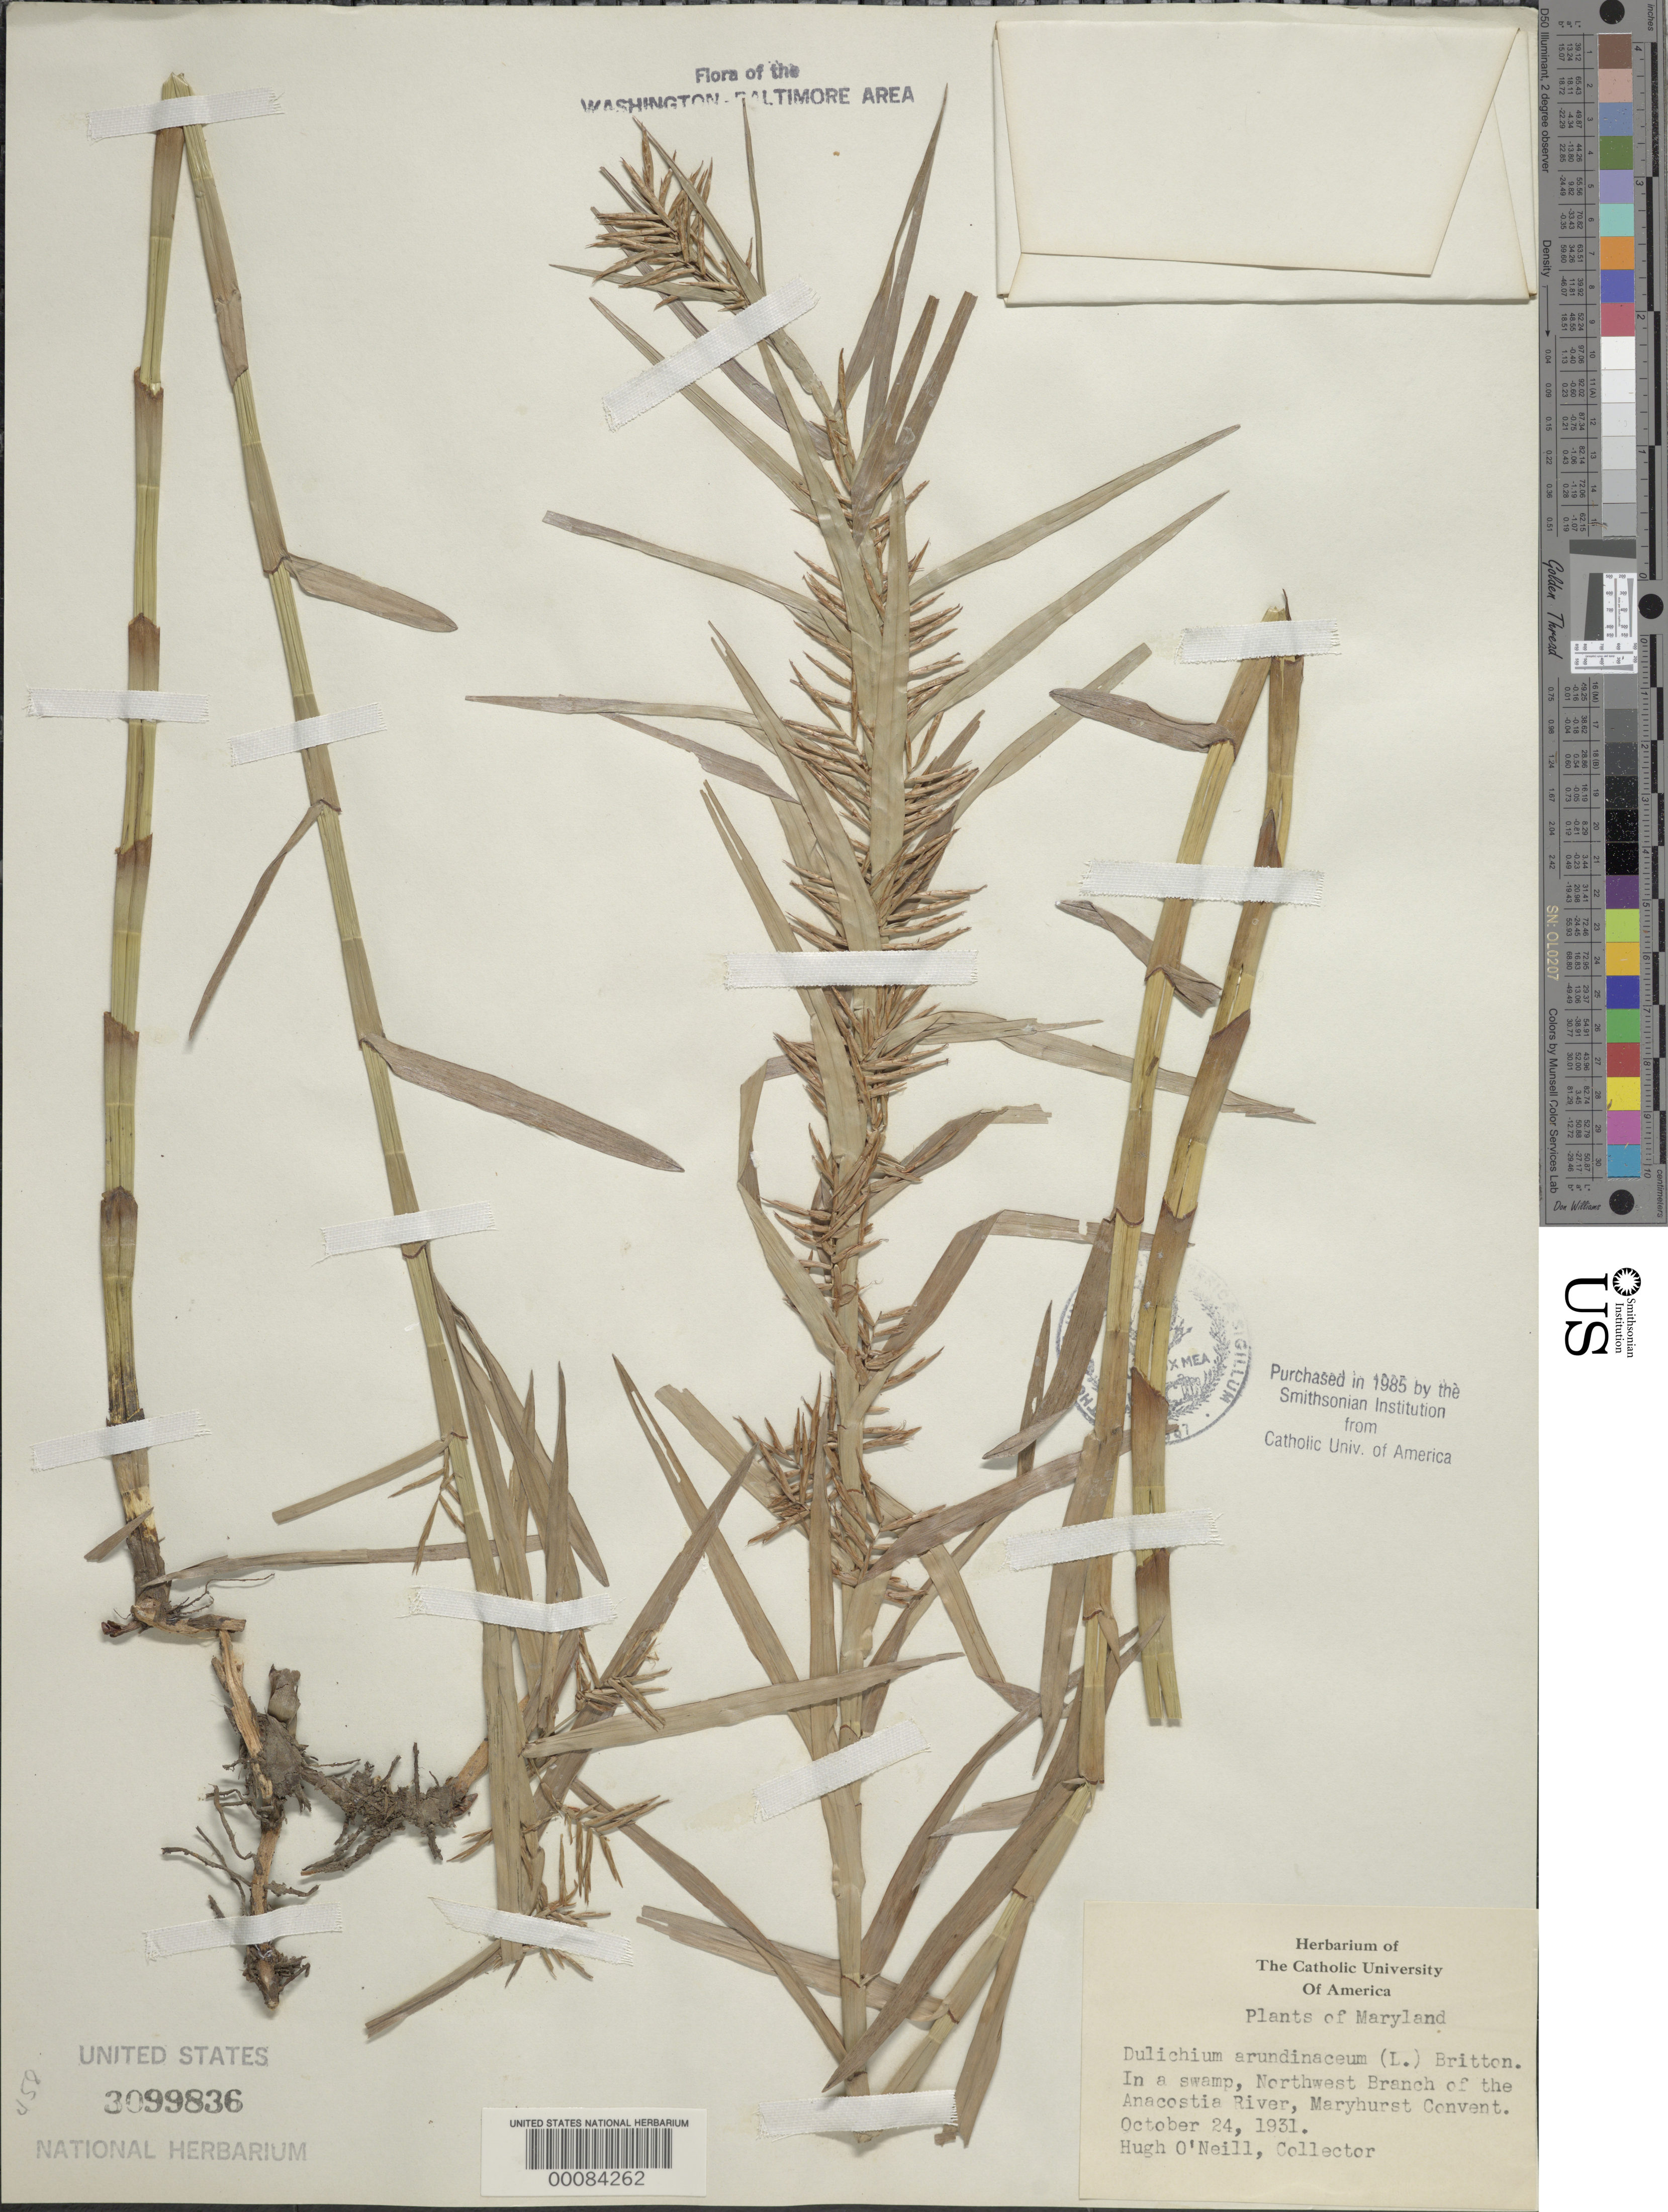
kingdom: Plantae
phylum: Tracheophyta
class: Liliopsida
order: Poales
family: Cyperaceae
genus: Dulichium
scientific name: Dulichium arundinaceum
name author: (L.) Britton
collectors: H. O'Neill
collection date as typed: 24 Oct 1931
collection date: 1931-10-24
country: United States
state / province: Maryland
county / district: Prince George's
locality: NW Branch of the Anacostia River Maryhurst Convent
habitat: Swamp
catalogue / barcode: US 3099836